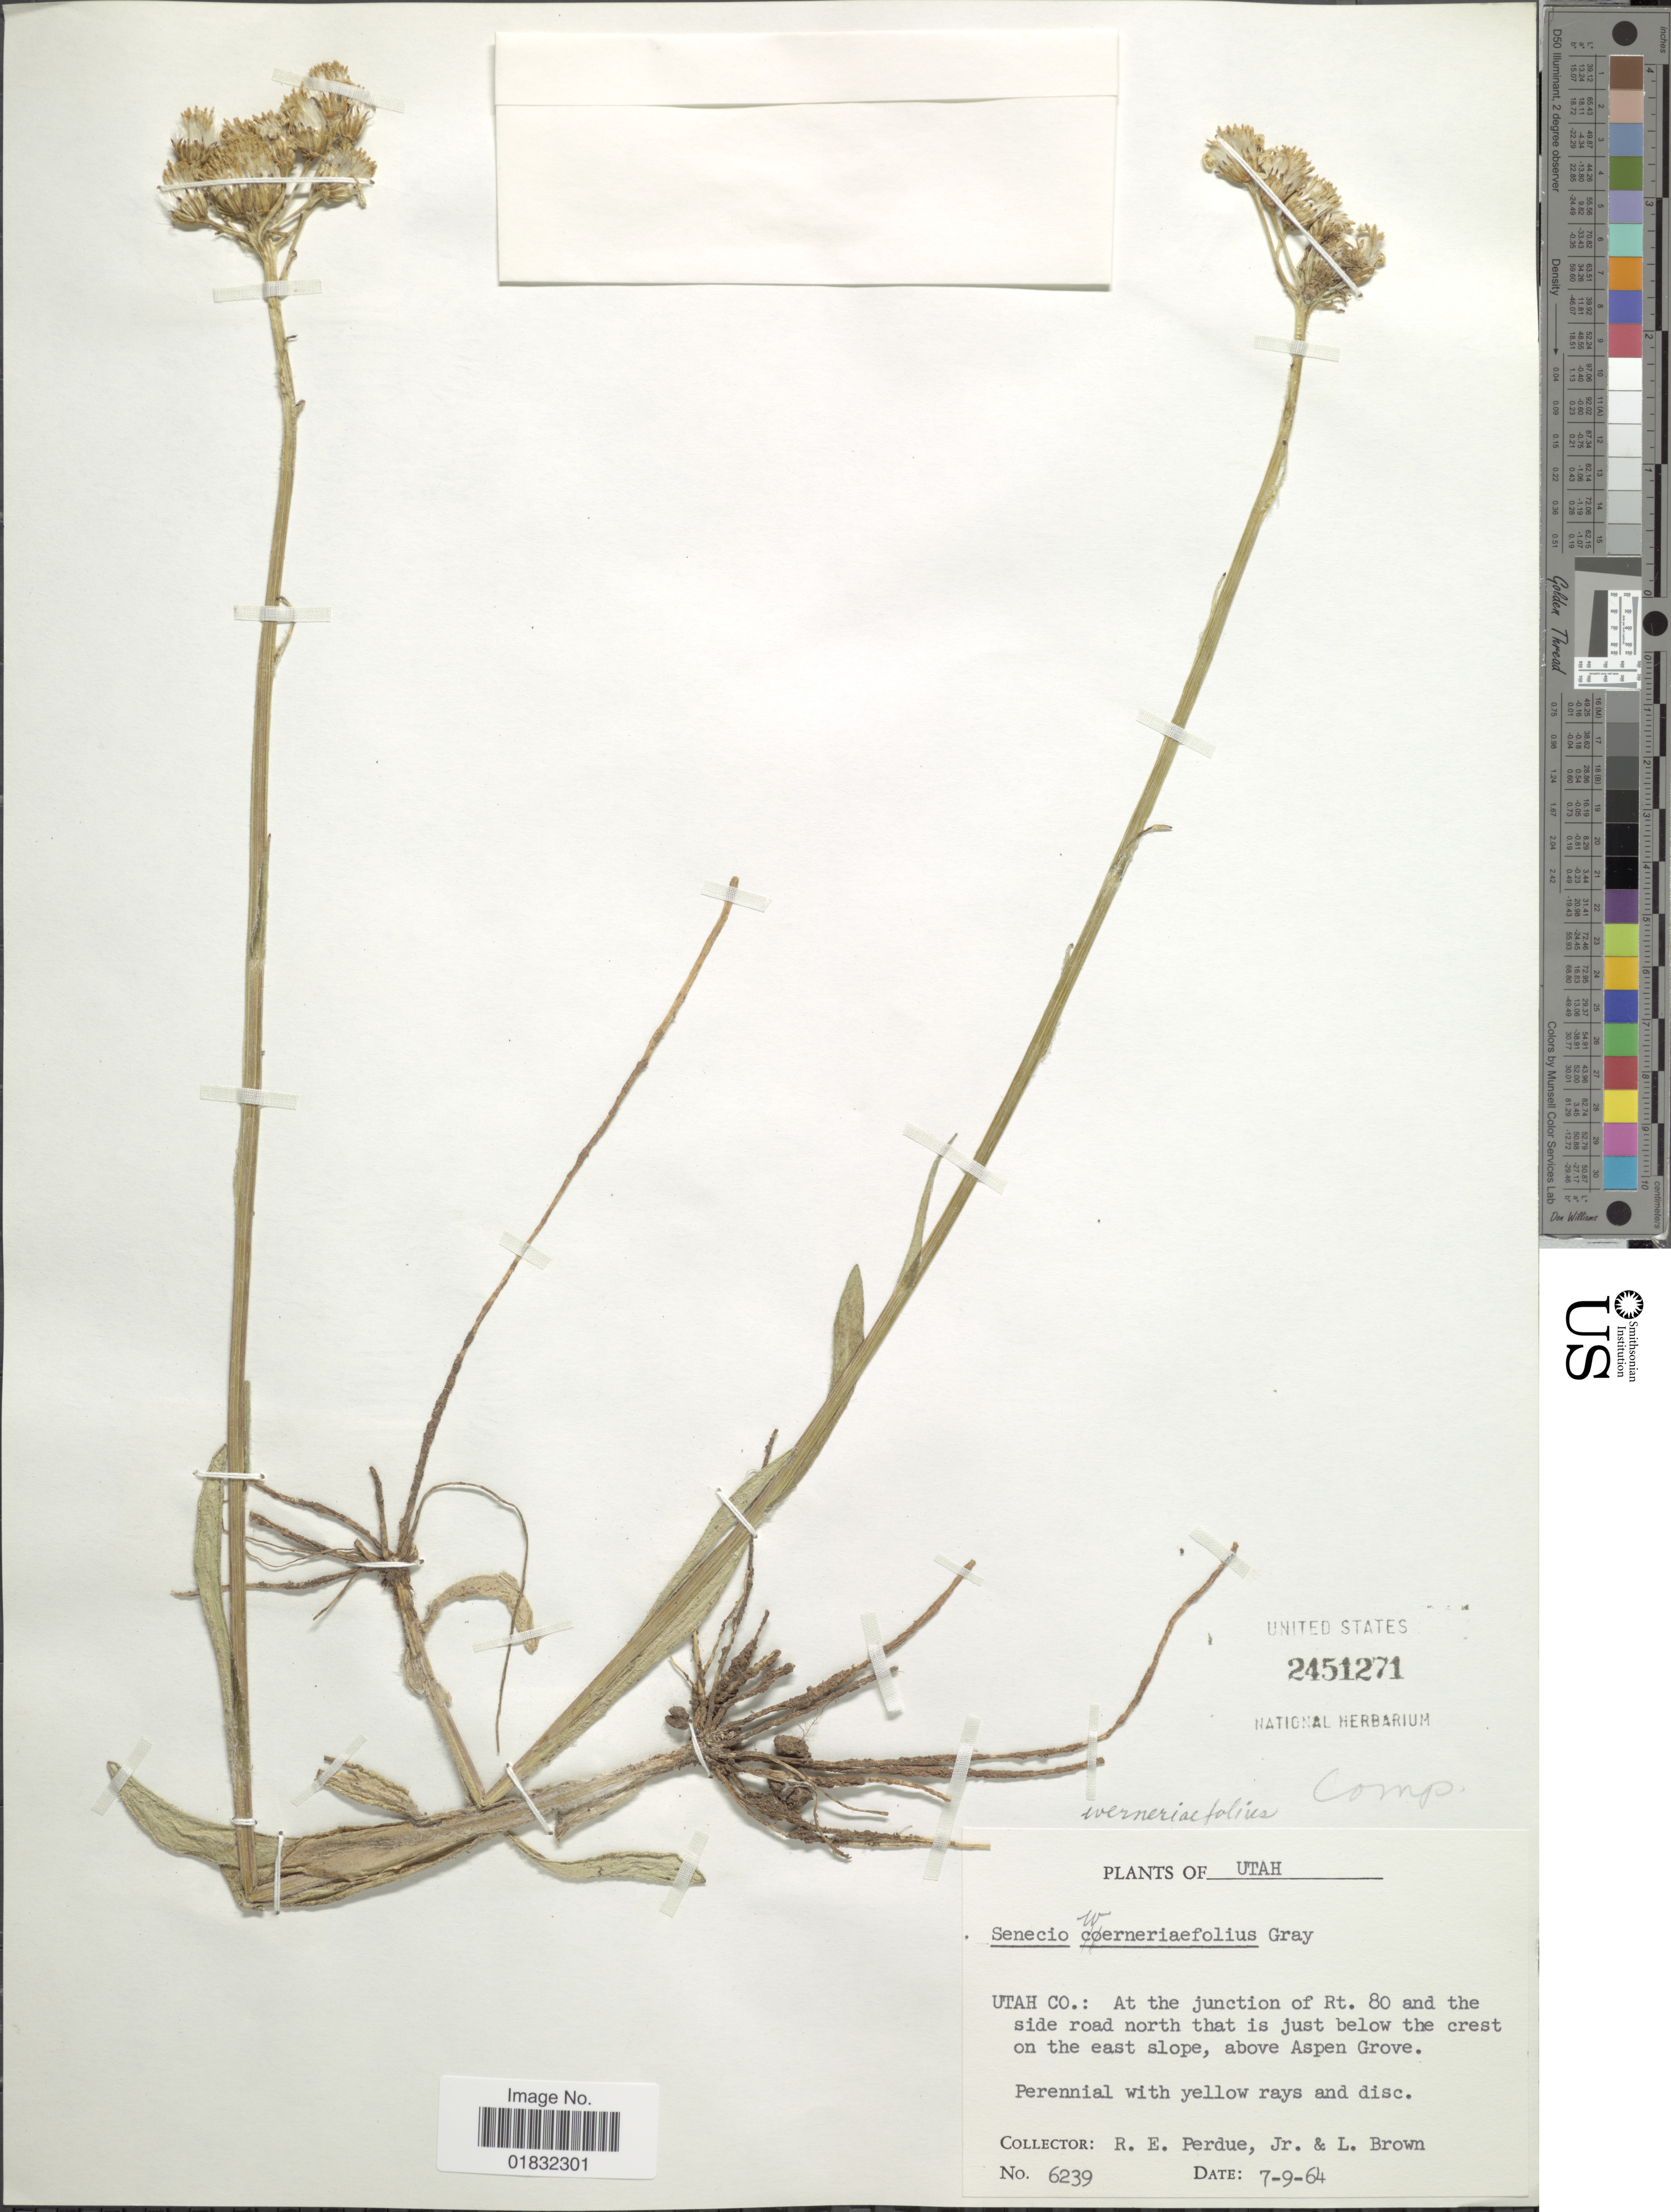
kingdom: Plantae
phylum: Tracheophyta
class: Magnoliopsida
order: Asterales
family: Asteraceae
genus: Packera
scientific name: Packera werneriifolia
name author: (A. Gray) W.A. Weber & Á. Löve ex Trock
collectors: R. E. Perdue & L. Brown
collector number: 6239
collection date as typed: Transcribed d/m/y: 9/7/64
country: United States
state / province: Utah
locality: Utah Co: At the junction of Rt 80 and the side road north that is just below the crest on the east slope, above Aspen Grove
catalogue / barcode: US 2451271